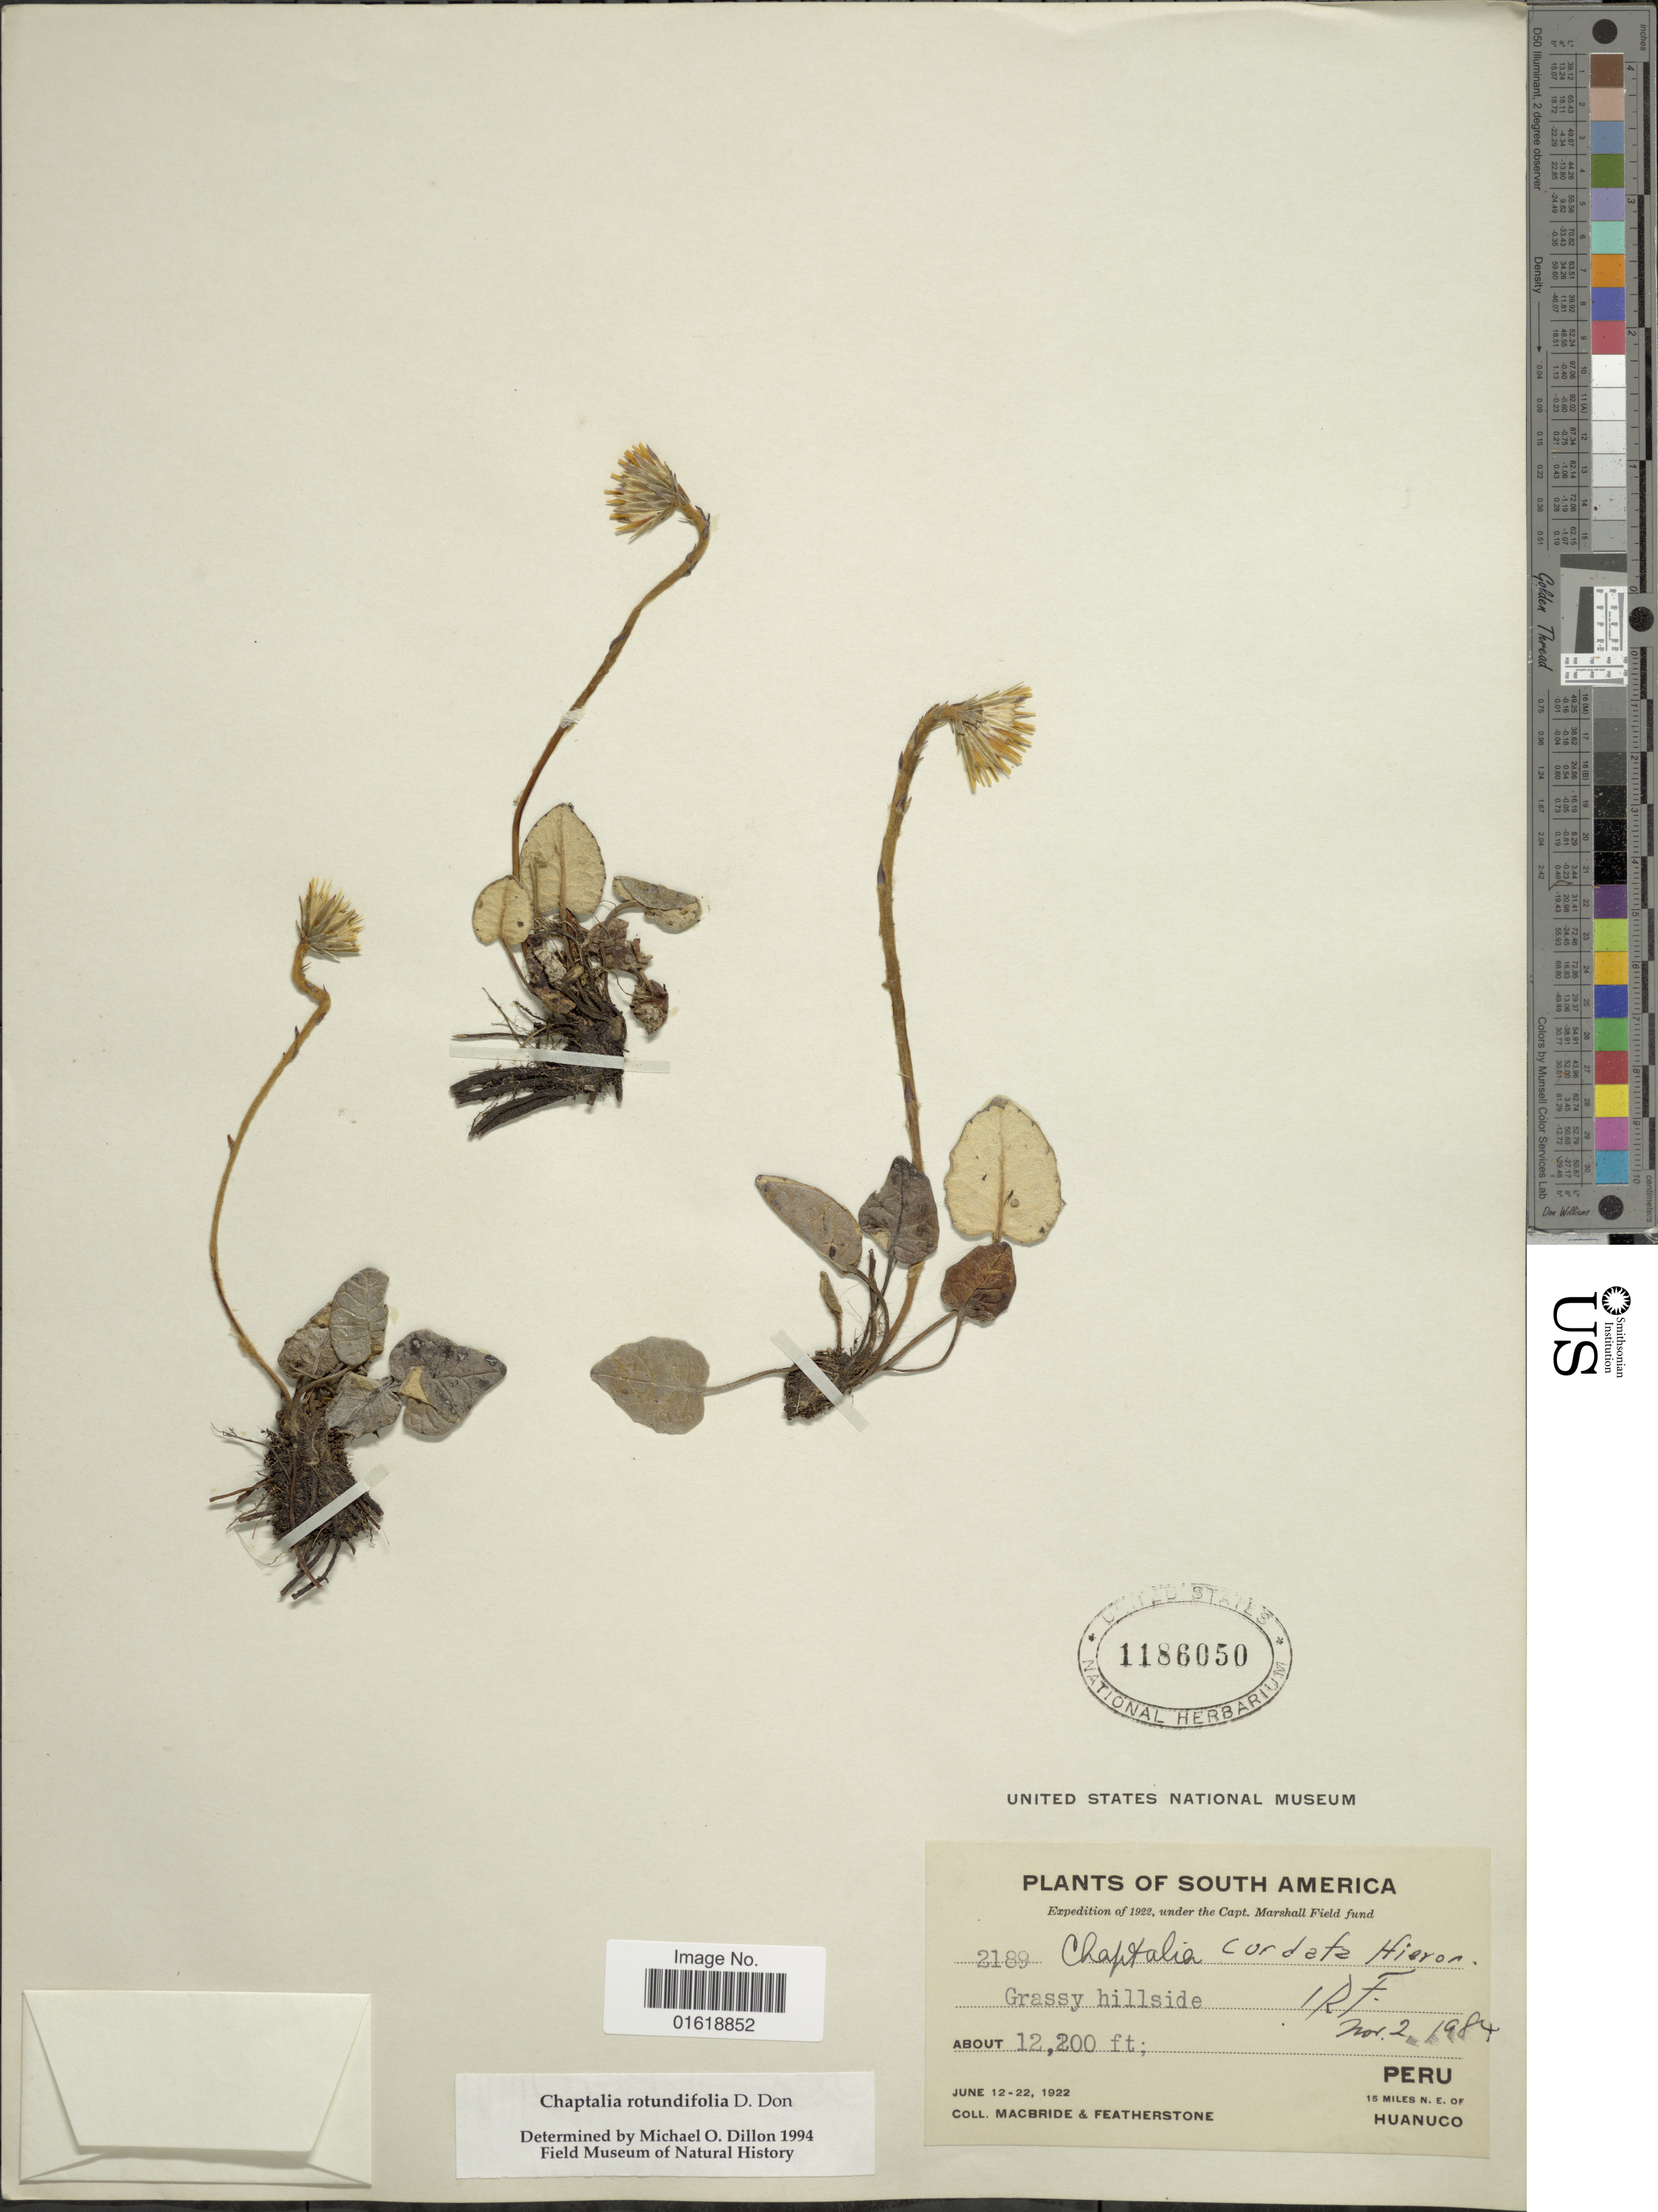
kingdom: Plantae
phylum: Tracheophyta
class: Magnoliopsida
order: Asterales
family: Asteraceae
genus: Chaptalia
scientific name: Chaptalia rotundifolia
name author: D. Don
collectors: Macbride, -- & -. Featherstone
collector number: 2189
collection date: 1922-06-12/1922-06-22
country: Peru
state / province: Huánuco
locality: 15 miles NE of Huanuco.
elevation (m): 3719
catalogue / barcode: US 1186050